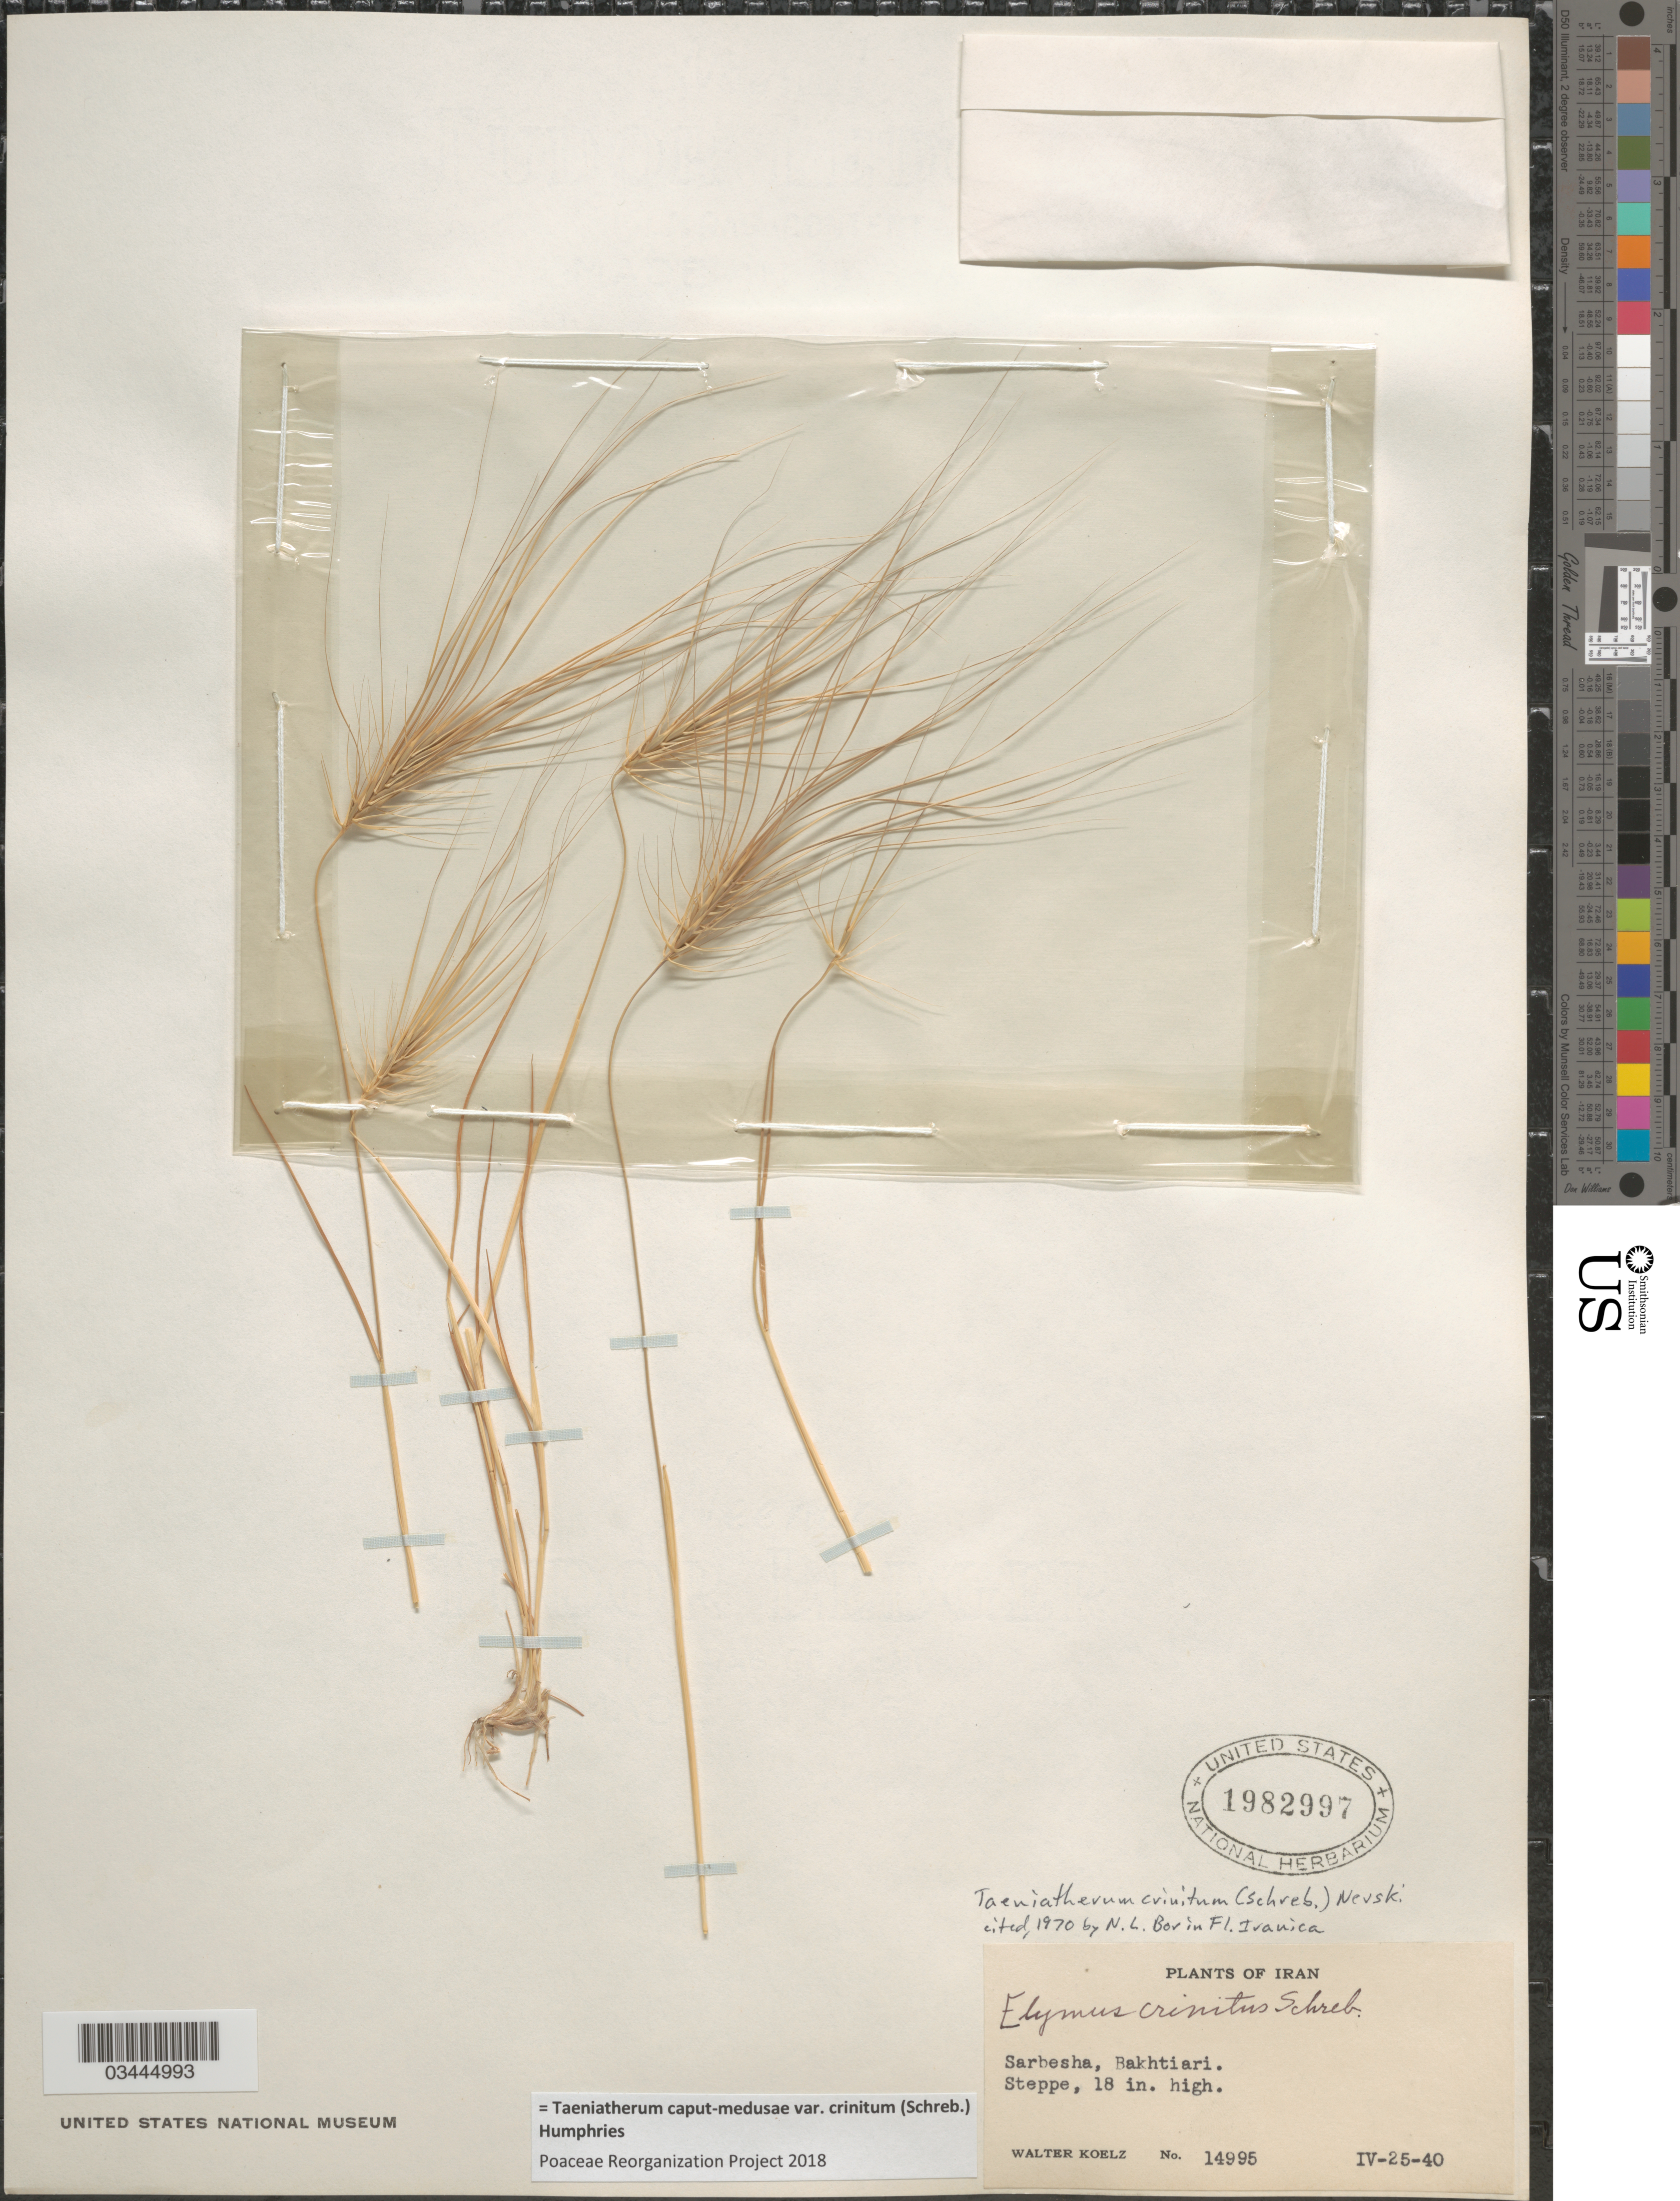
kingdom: Plantae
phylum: Tracheophyta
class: Liliopsida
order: Poales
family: Poaceae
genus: Taeniatherum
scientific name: Taeniatherum caput-medusae var. crinitum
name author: (Schreb.) Humphries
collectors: W. N. Koelz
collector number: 14995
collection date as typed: Transcribed d/m/y: 25/4/40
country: Iran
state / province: Chahar Mahaal and Bakhtiari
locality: Sarbesha, Bakhtiari.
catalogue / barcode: US 1982997